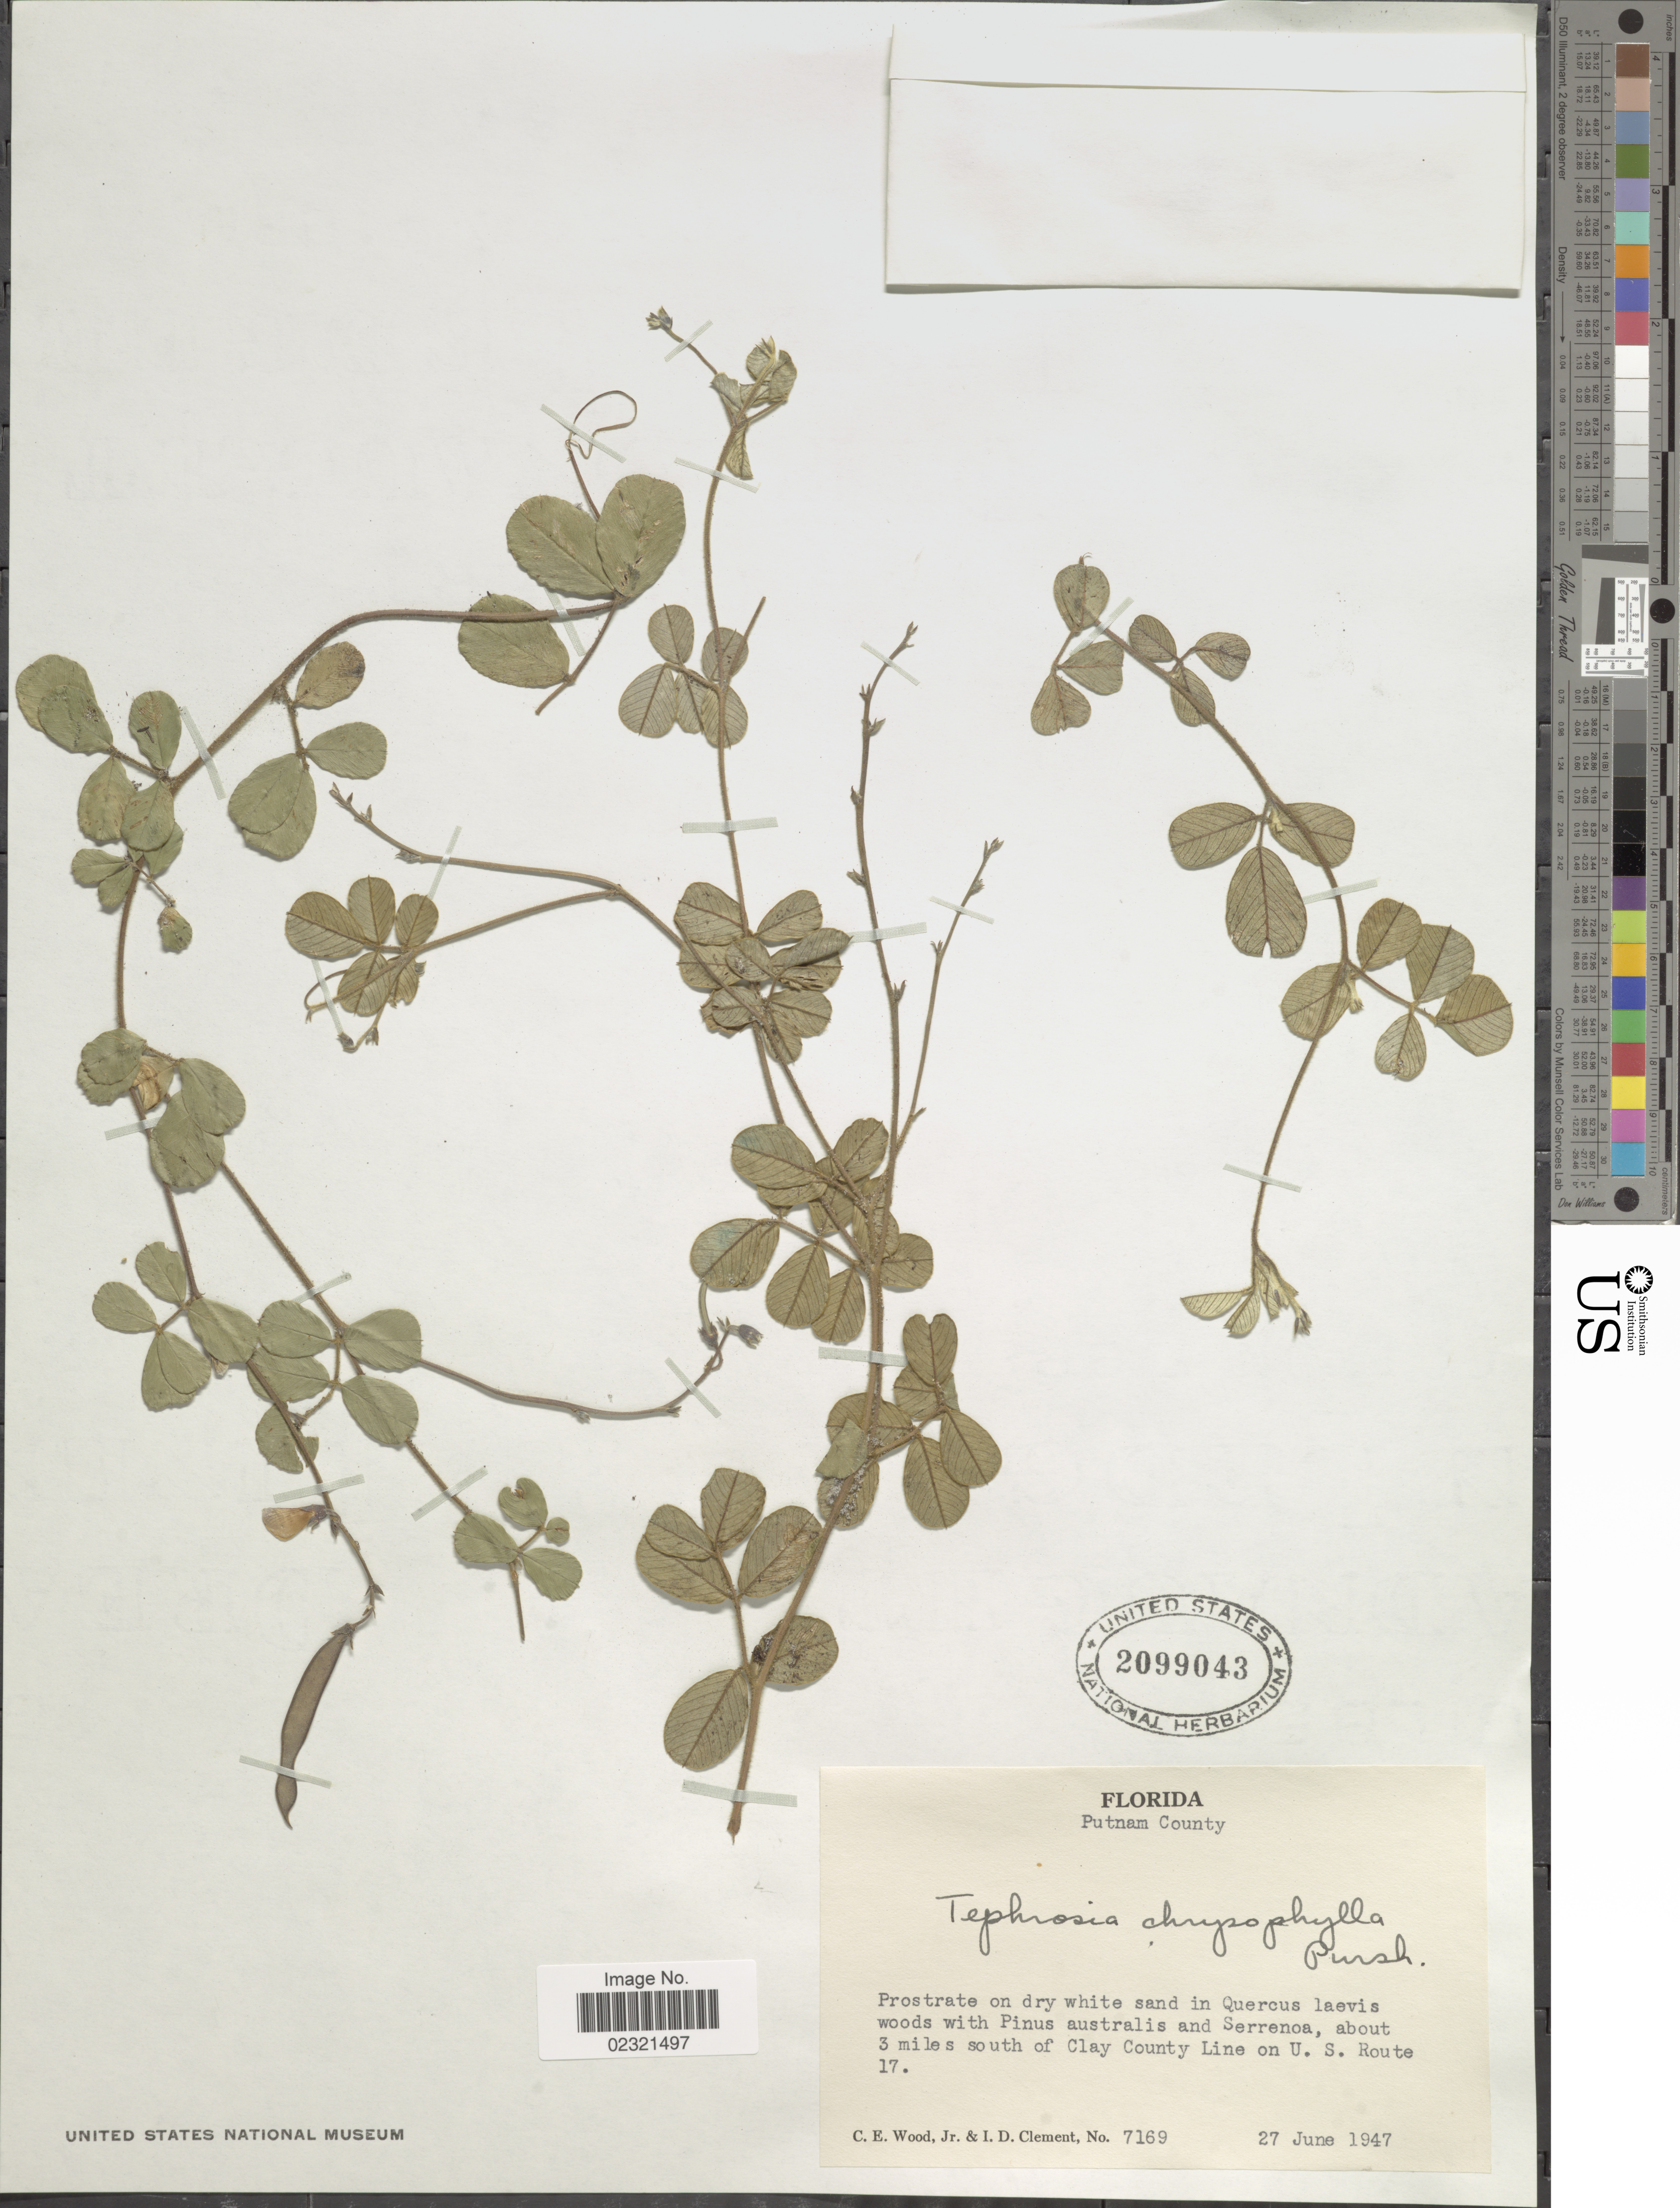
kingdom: Plantae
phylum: Tracheophyta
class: Magnoliopsida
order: Fabales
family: Fabaceae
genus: Tephrosia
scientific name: Tephrosia chrysophylla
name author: Pursh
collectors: C. Wood & I. Clement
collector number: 7169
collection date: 1947-06-27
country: United States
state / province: Florida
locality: Putnam County. About 3 miles south of Clay County Line on U.S. Route 17.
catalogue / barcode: US 2099043